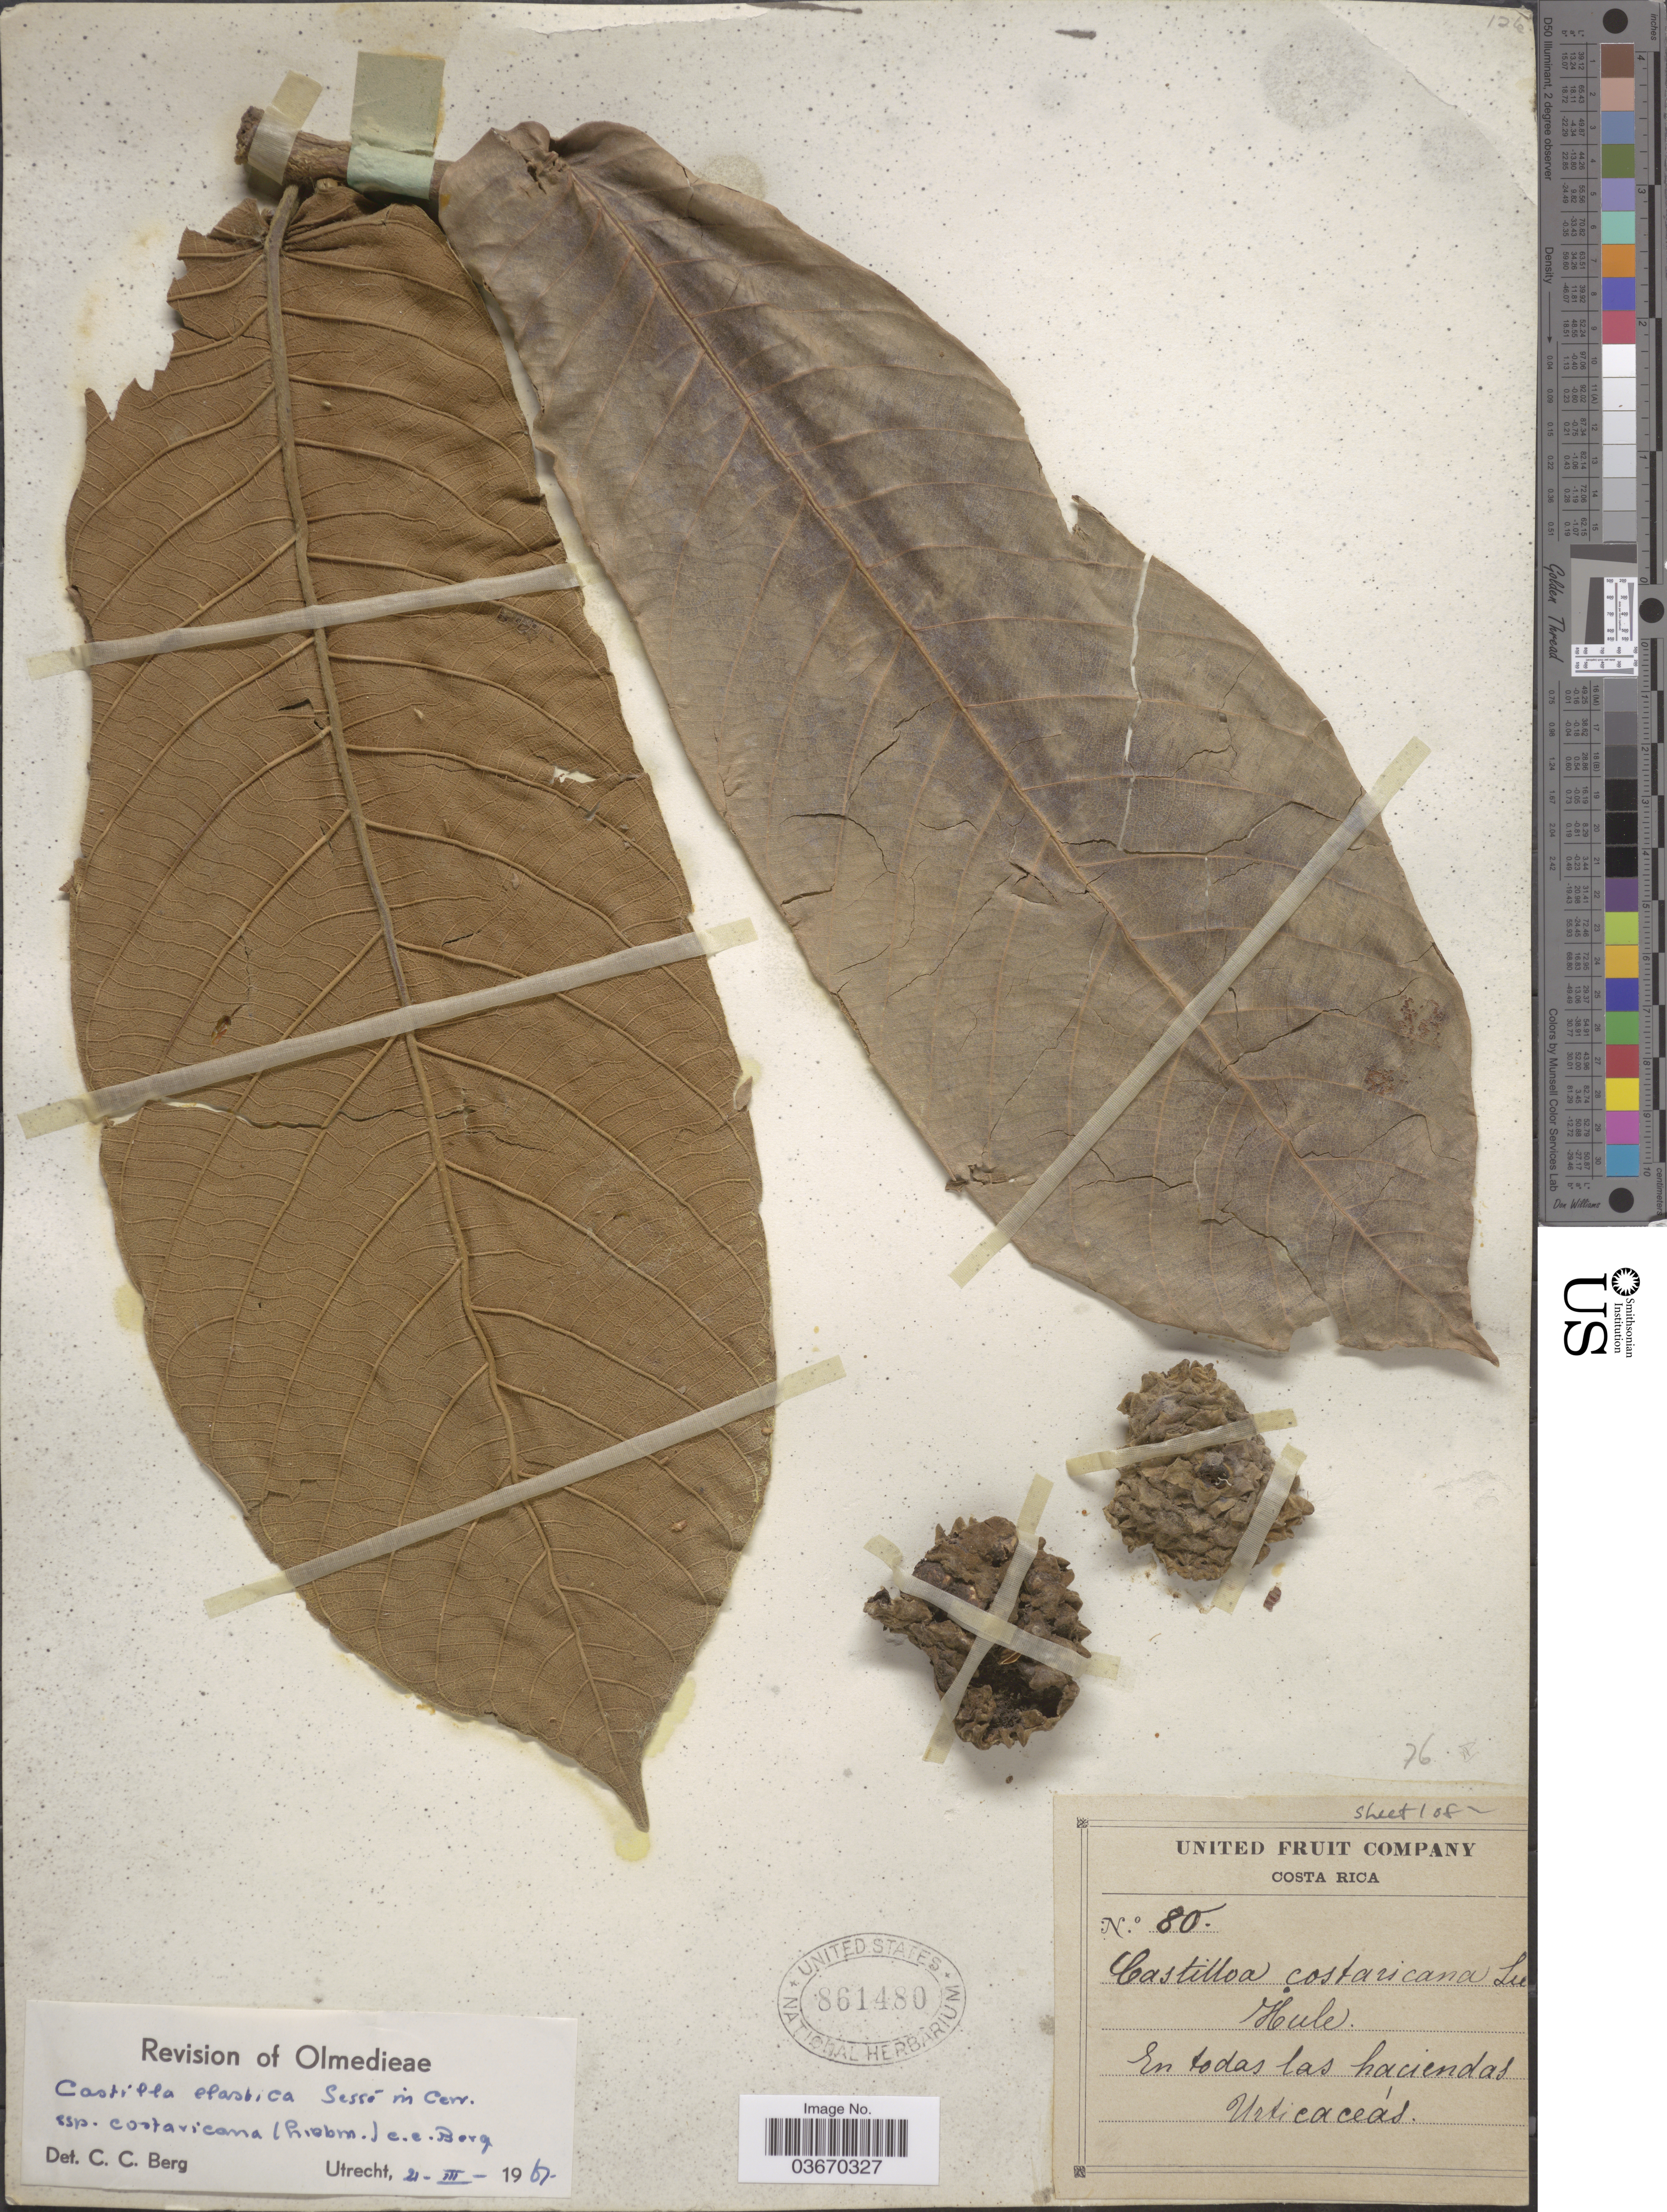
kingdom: Plantae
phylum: Tracheophyta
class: Magnoliopsida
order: Rosales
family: Moraceae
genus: Castilla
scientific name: Castilla elastica subsp. costaricana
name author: (Liebm.) C.C. Berg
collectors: United Fruit Company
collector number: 80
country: Costa Rica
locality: En todas las haciendas.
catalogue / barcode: US 861480